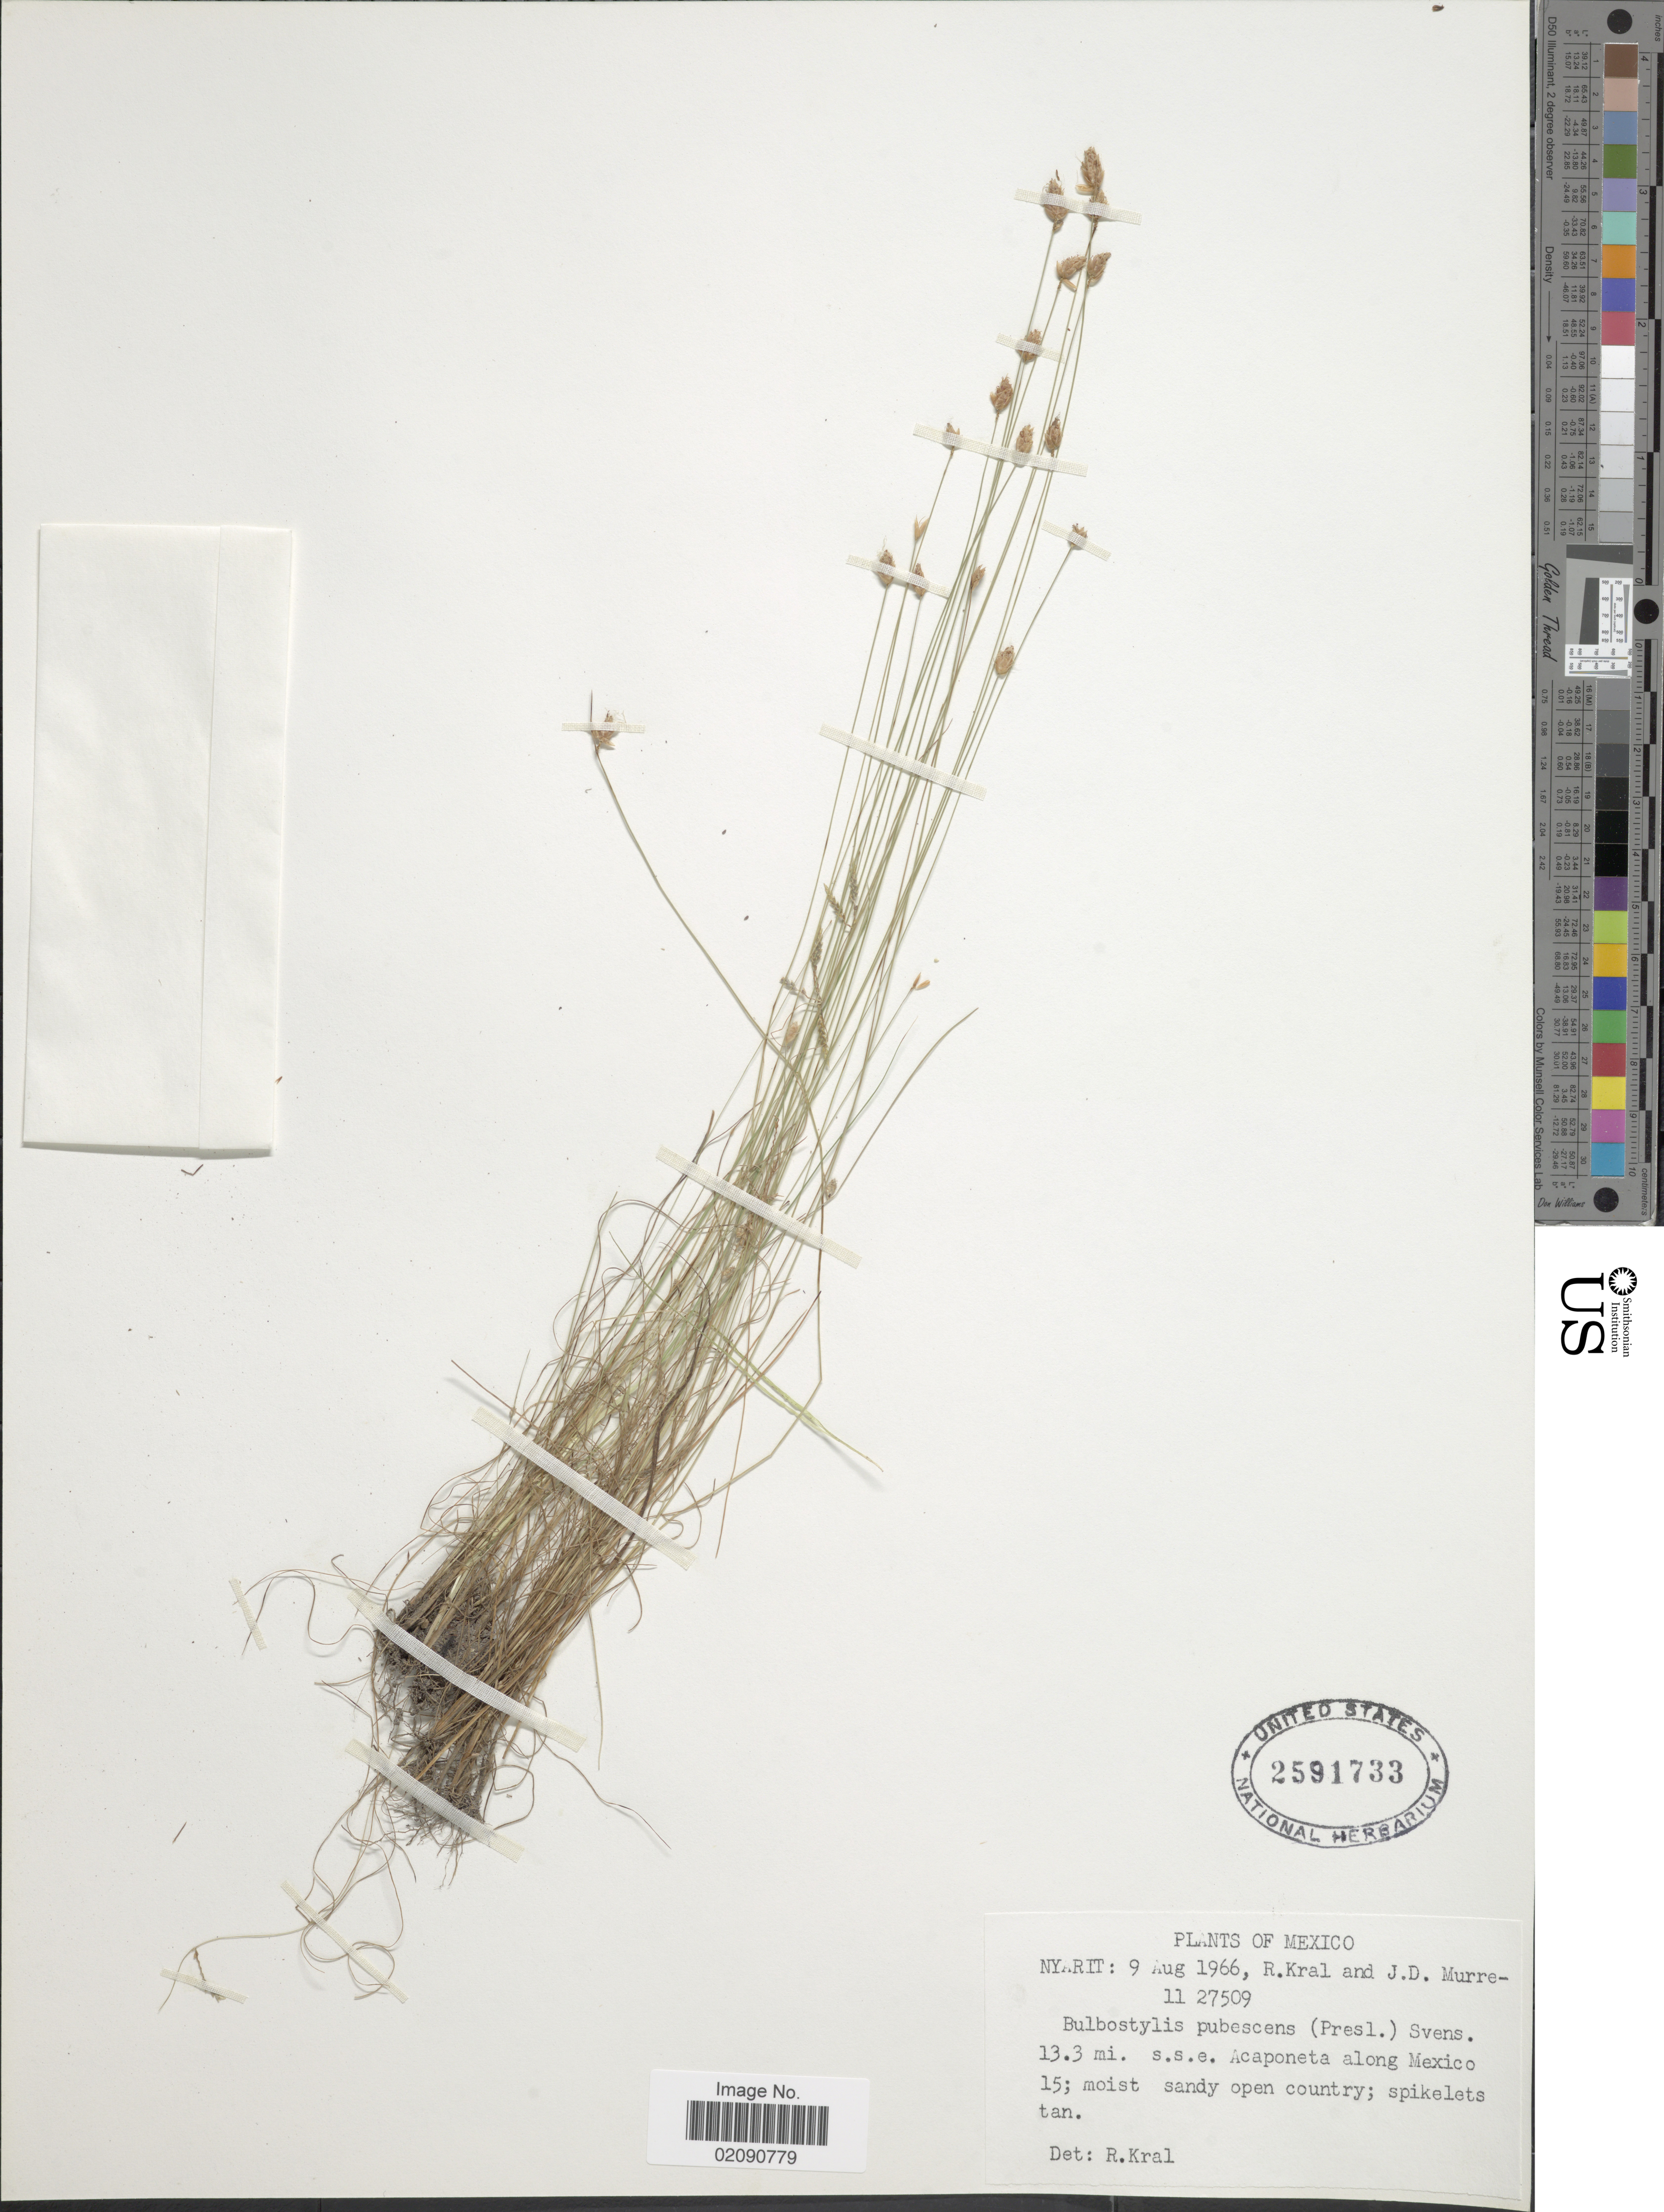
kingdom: Plantae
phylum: Tracheophyta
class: Liliopsida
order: Poales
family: Cyperaceae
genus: Bulbostylis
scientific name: Bulbostylis pubescens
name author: (J. Presl & C. Presl) Svenson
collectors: R. Kral & J. Murrell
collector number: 27509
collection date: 1966-08-09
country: Mexico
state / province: Nayarit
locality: Nyarit. 13.3 mi. s.s.e. Acaponeta along Mexico 15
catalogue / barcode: US 2591733